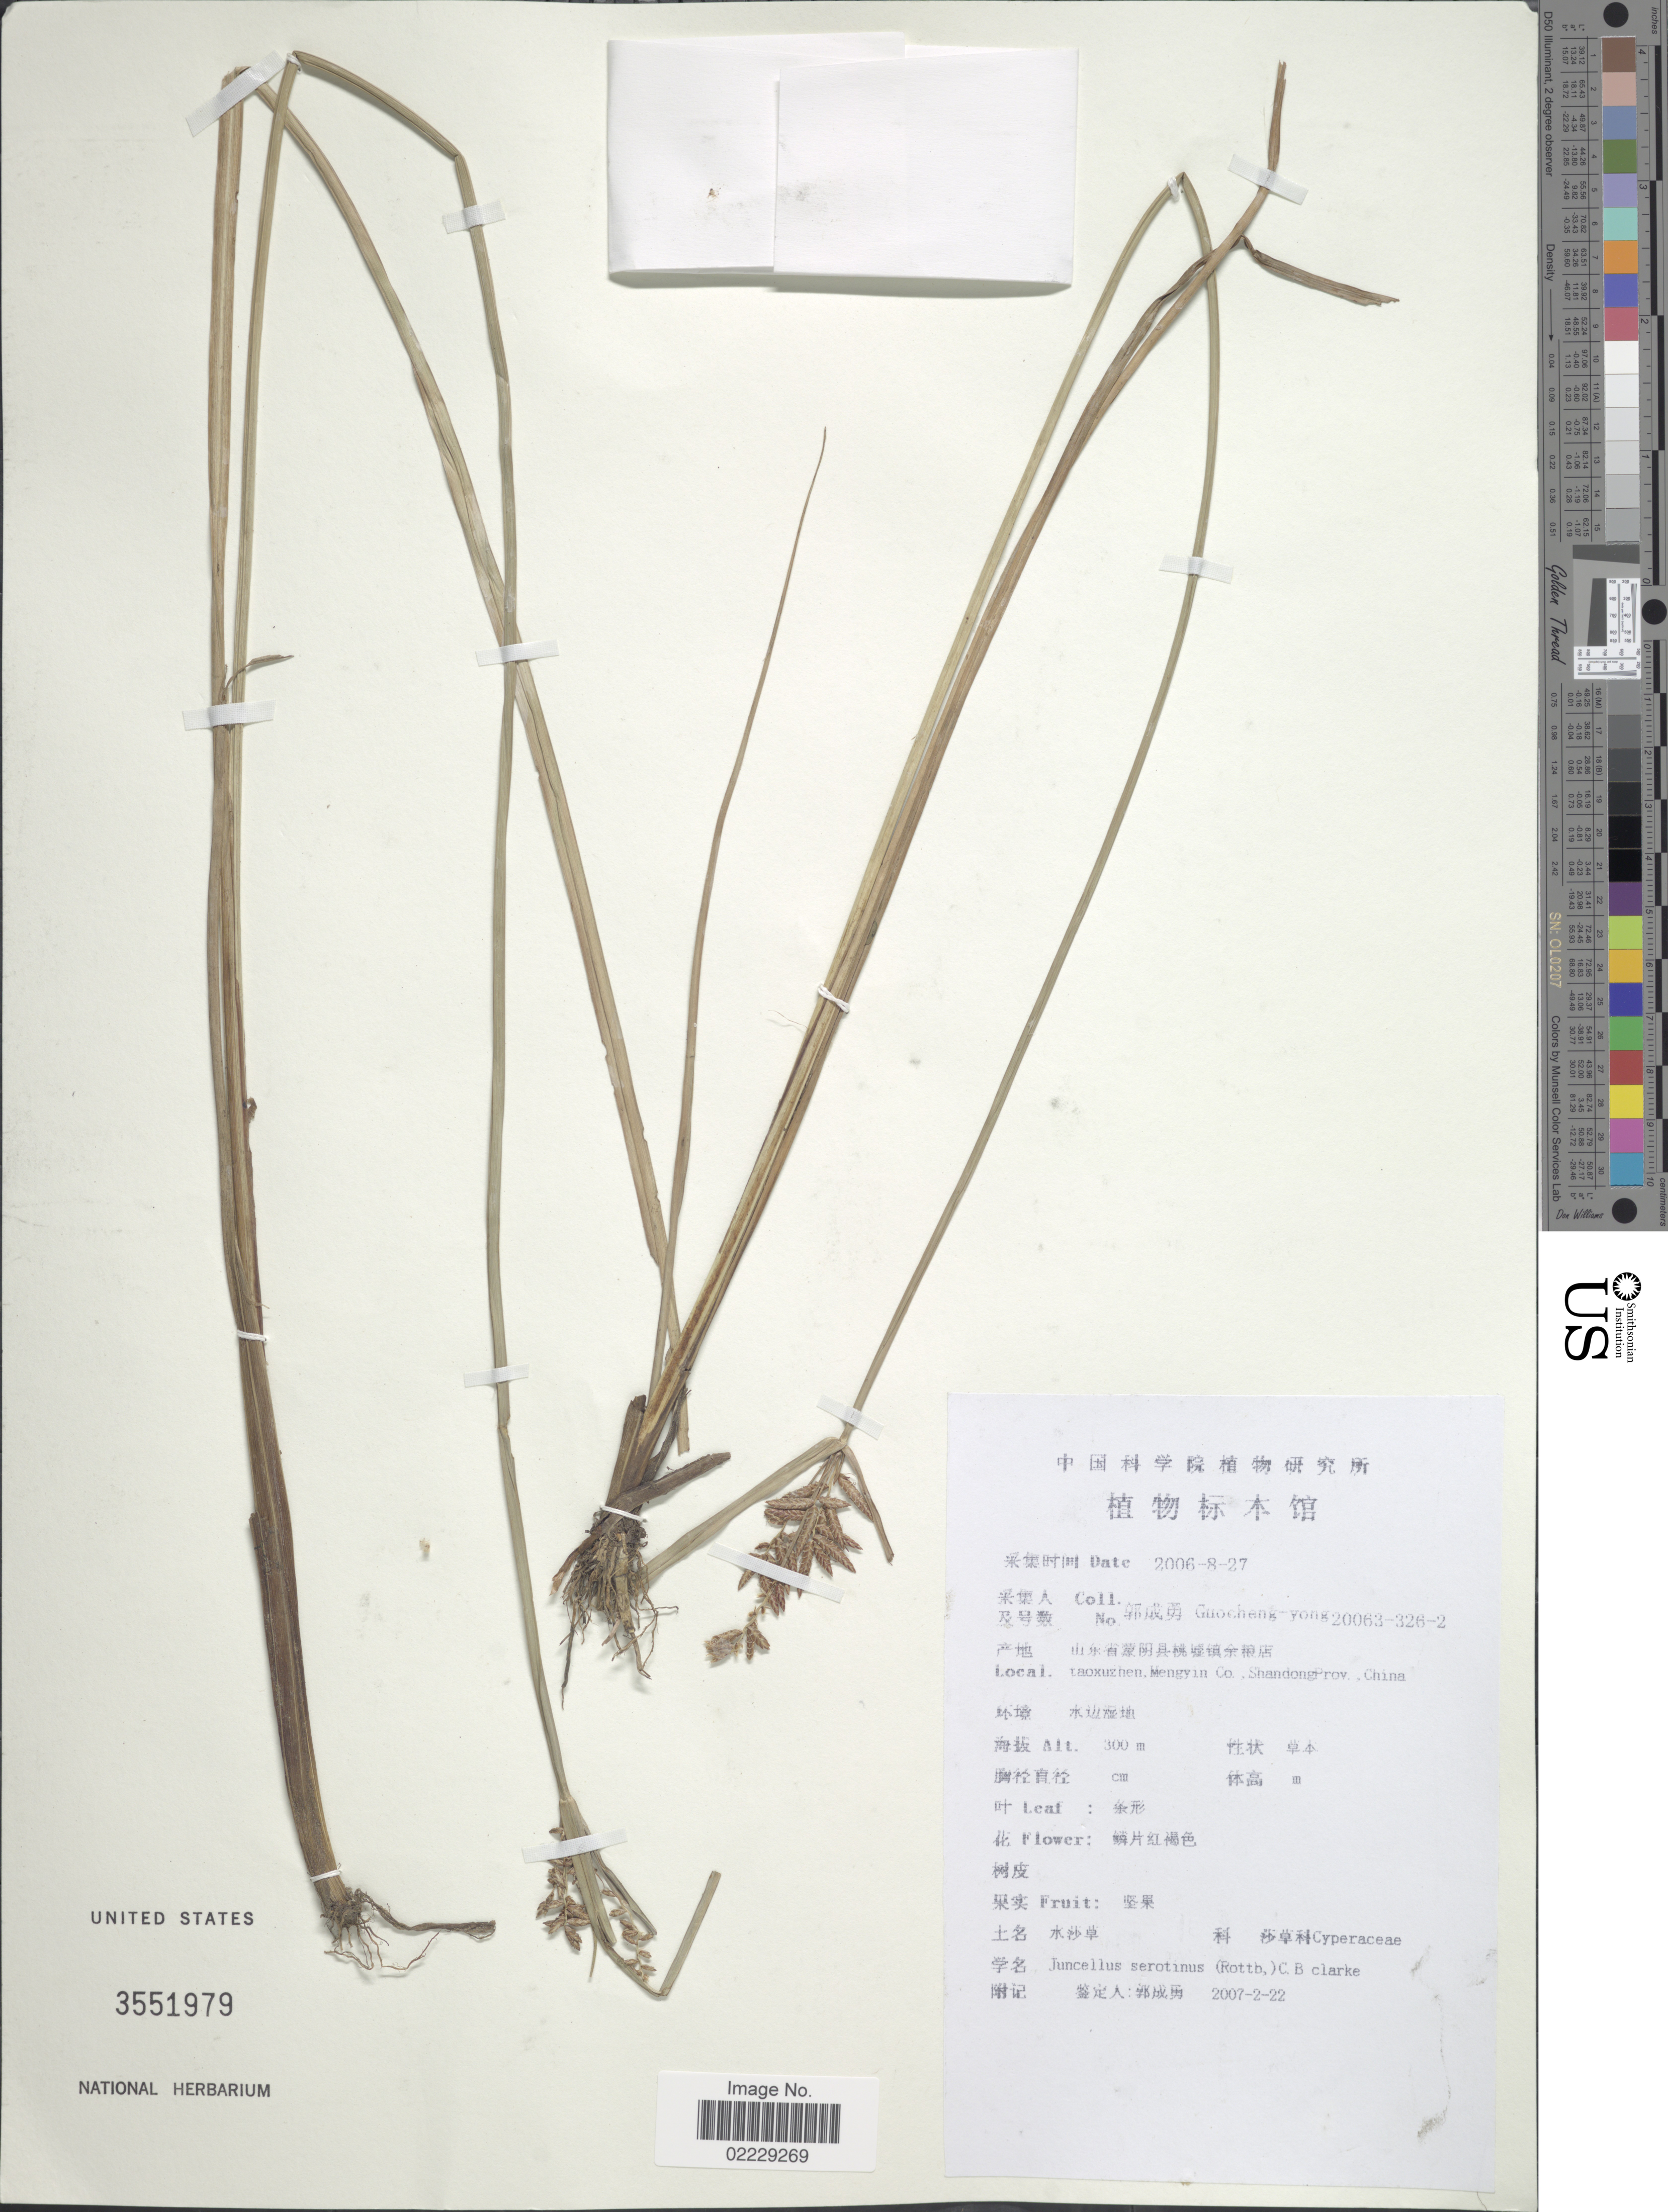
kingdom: Plantae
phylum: Tracheophyta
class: Liliopsida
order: Poales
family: Cyperaceae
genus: Cyperus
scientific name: Cyperus serotinus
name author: Rottb.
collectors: Guo cheng-yong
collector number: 200633262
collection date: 2006-08-27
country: China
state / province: Shandong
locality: Taoxuzhen, Mengyin Co.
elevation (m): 300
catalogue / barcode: US 3551979